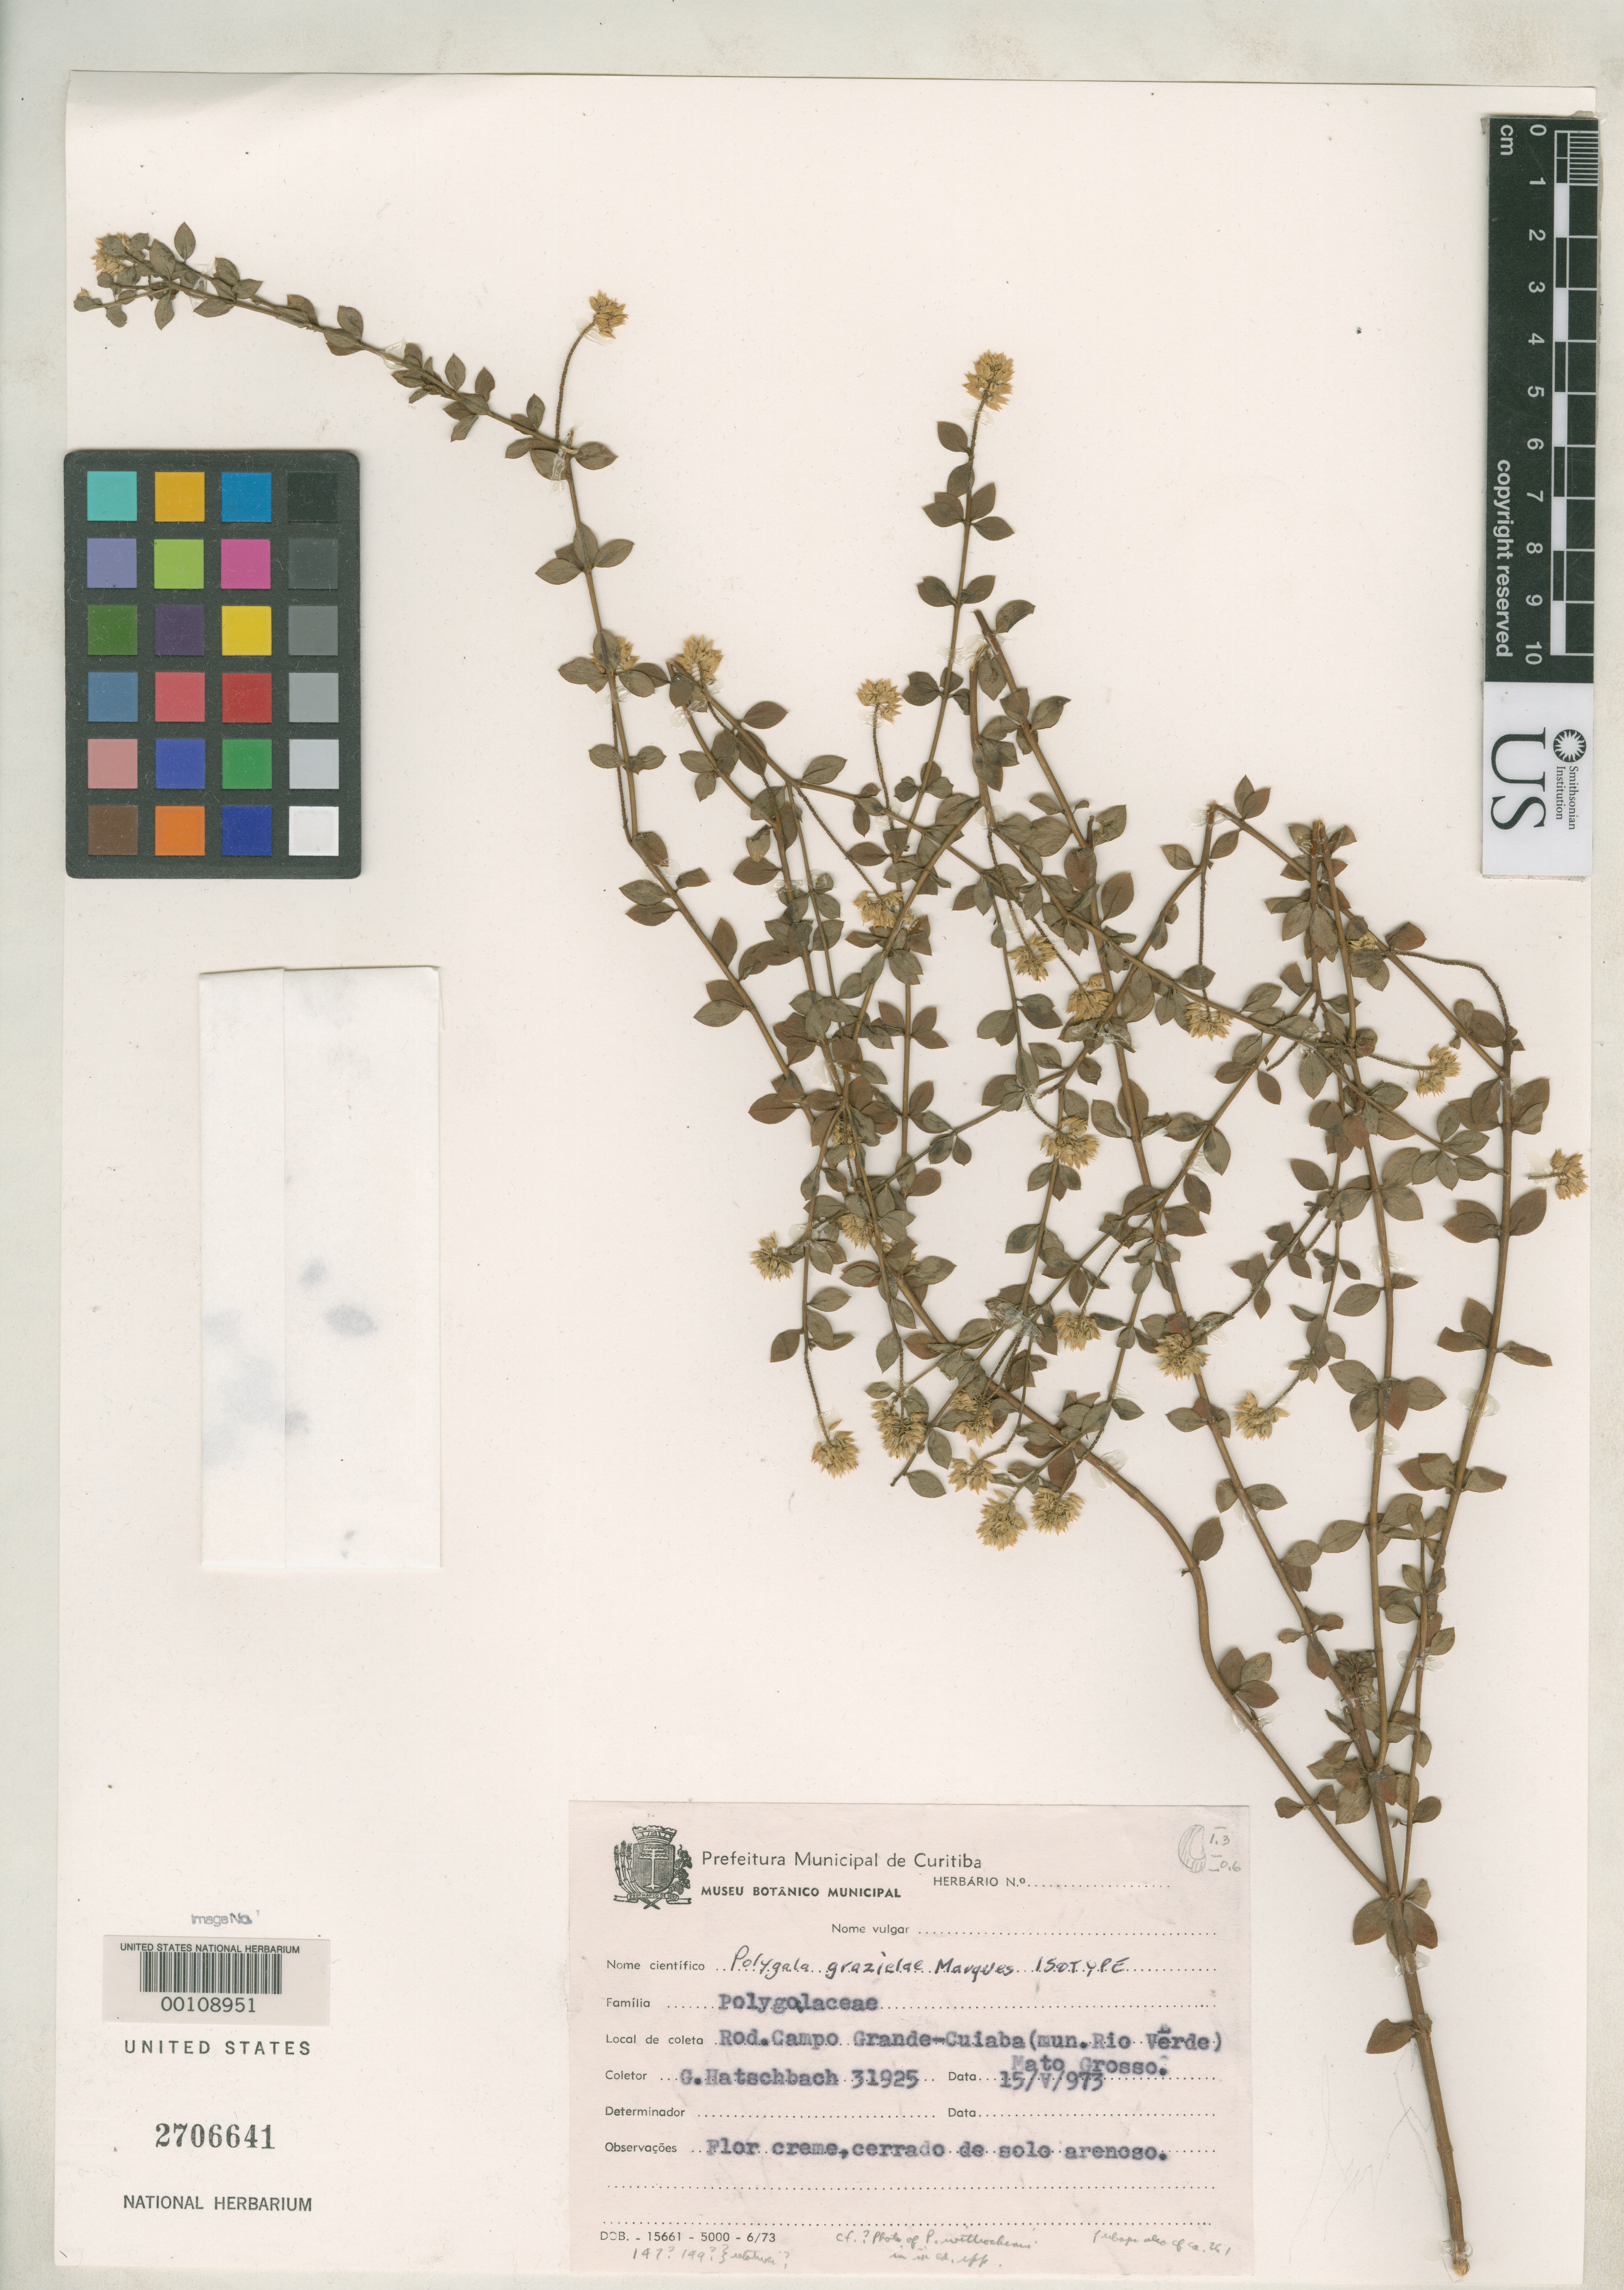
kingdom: Plantae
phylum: Tracheophyta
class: Magnoliopsida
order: Fabales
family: Polygalaceae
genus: Polygala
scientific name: Polygala grazielae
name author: Marques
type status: Isotype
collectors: G. Hatschbach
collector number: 31925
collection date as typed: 15 May 1973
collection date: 1973-05-15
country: Brazil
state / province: Mato Grosso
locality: Rd. Campo Grande-Cuiaba, mun. Rio Verde.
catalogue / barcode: US 2706641